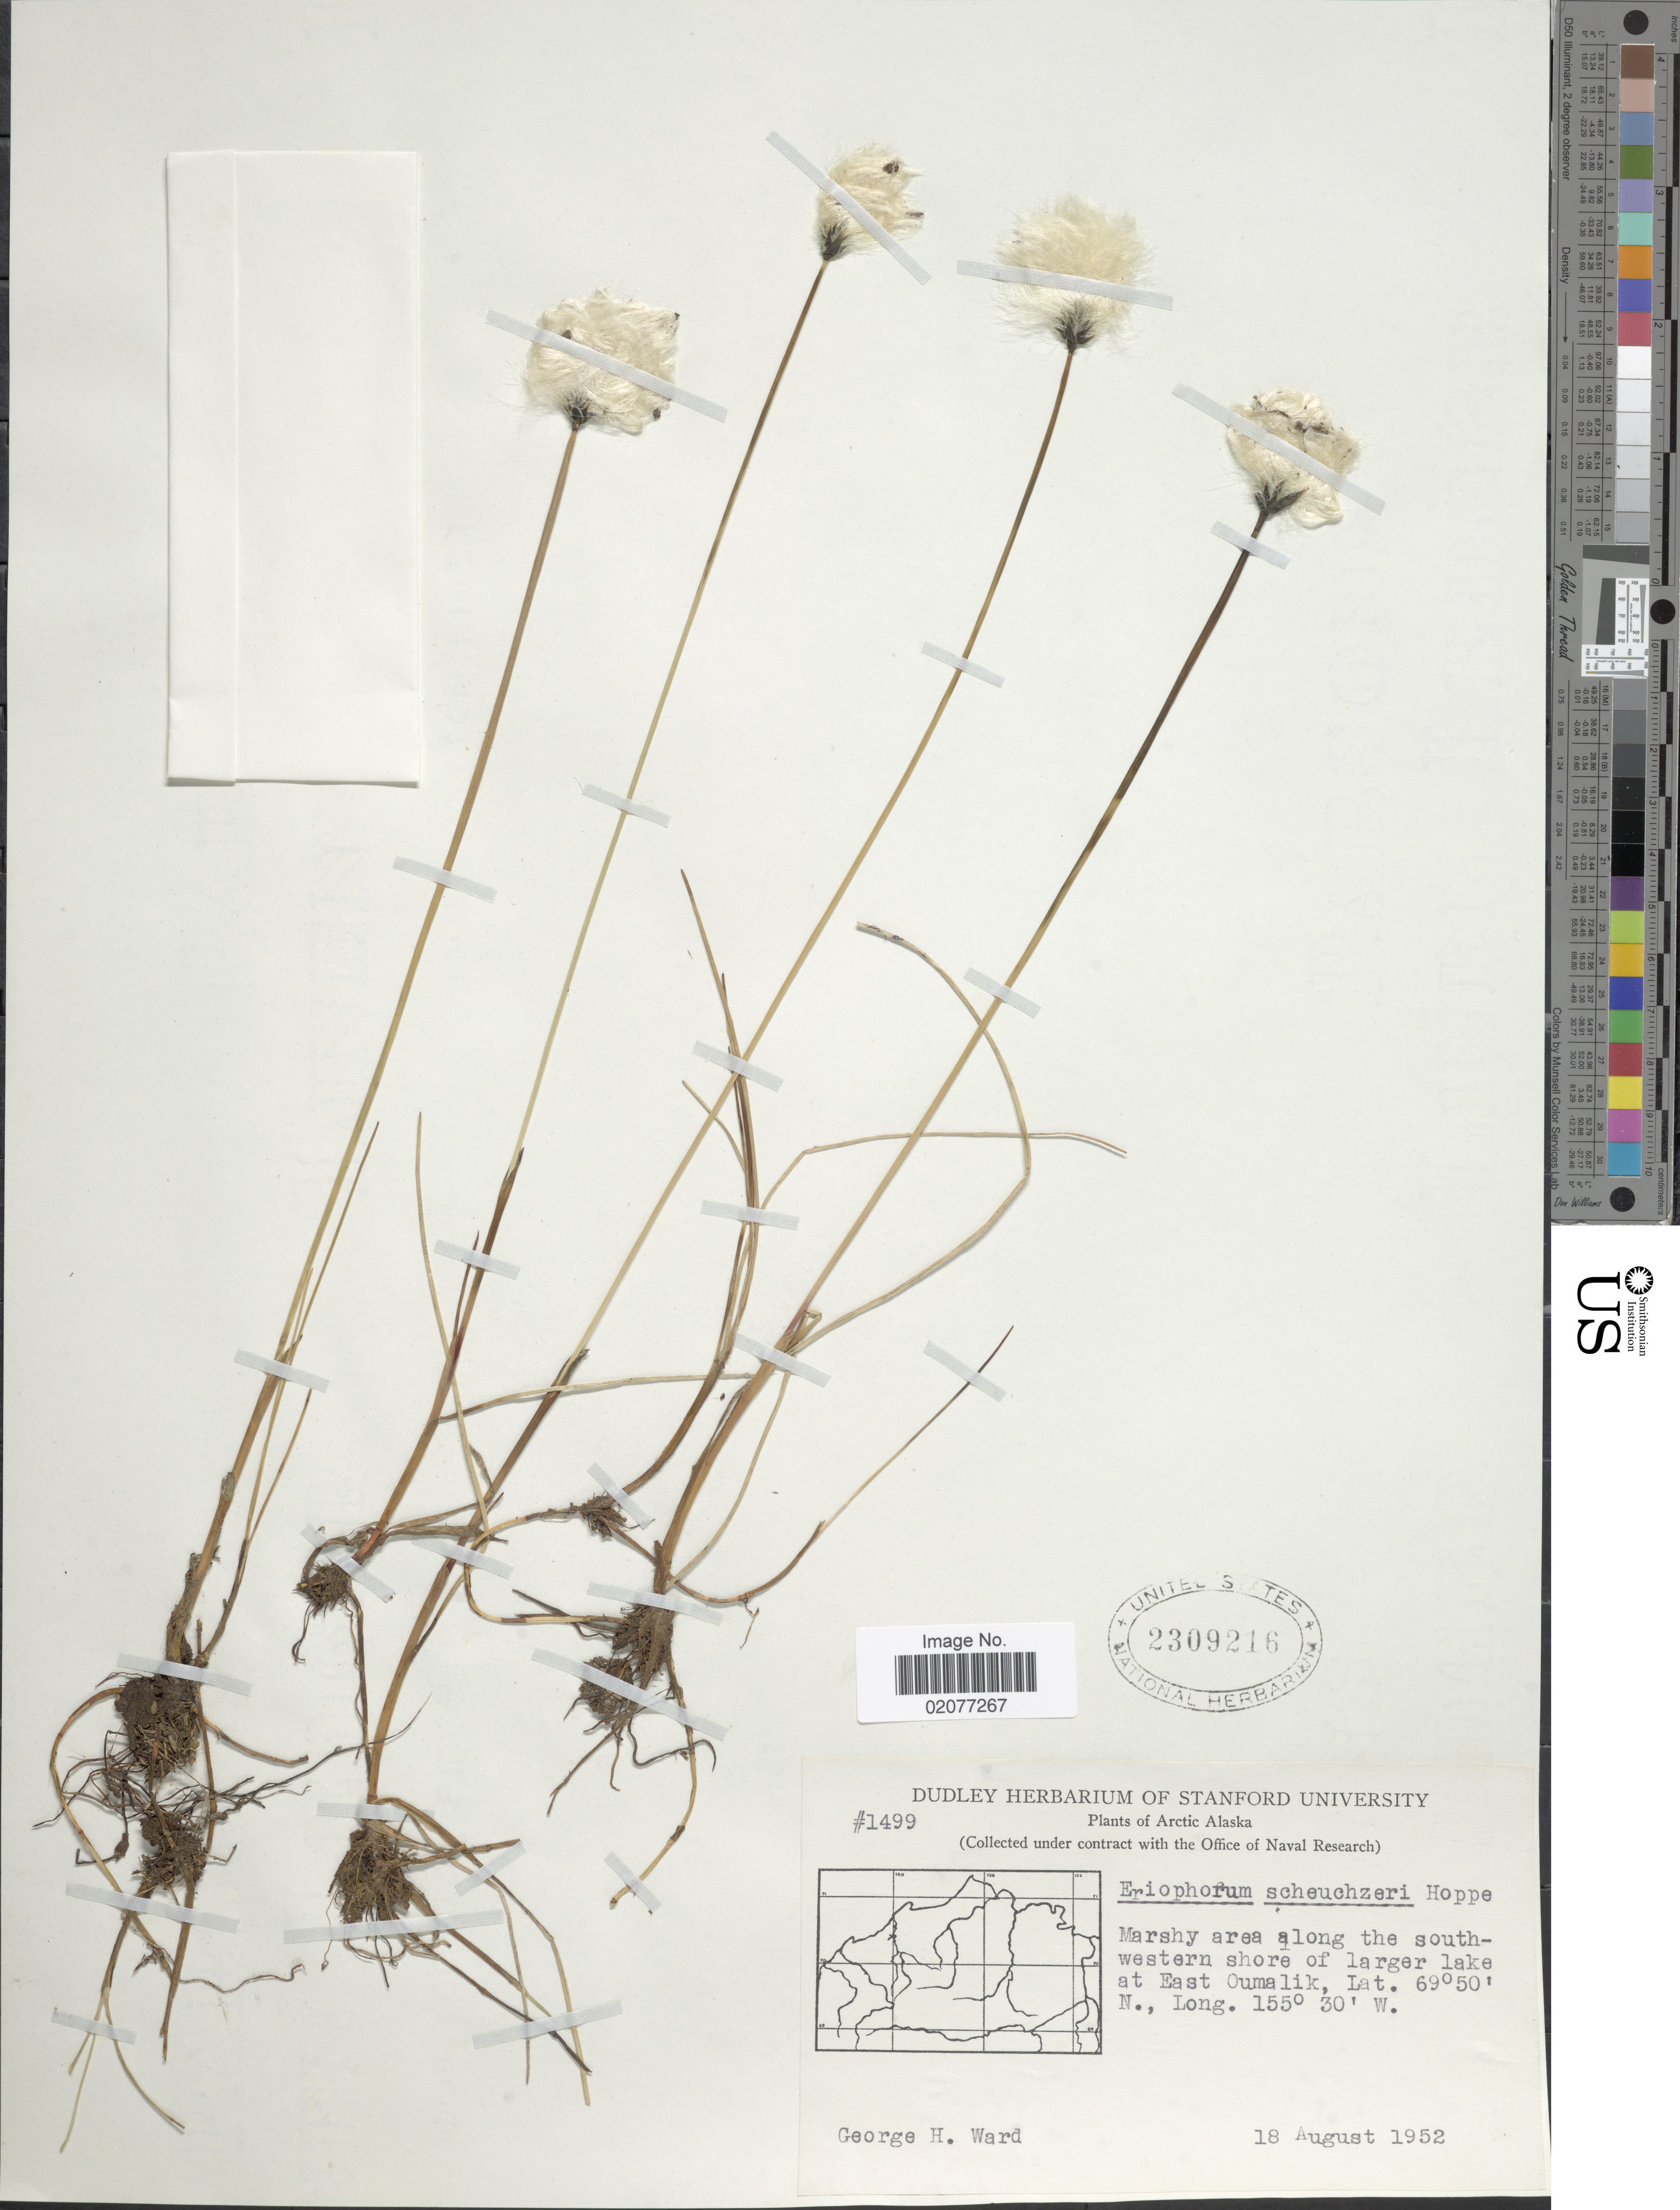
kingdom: Plantae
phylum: Tracheophyta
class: Liliopsida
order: Poales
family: Cyperaceae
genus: Eriophorum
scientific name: Eriophorum scheuchzeri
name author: Hoppe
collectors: G. H. Ward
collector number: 1499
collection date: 1952-08-18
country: United States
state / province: Alaska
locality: Arctic Alaska. Marshy area along the south-western shore of larger lake at East Oumalik.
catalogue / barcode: US 2309216